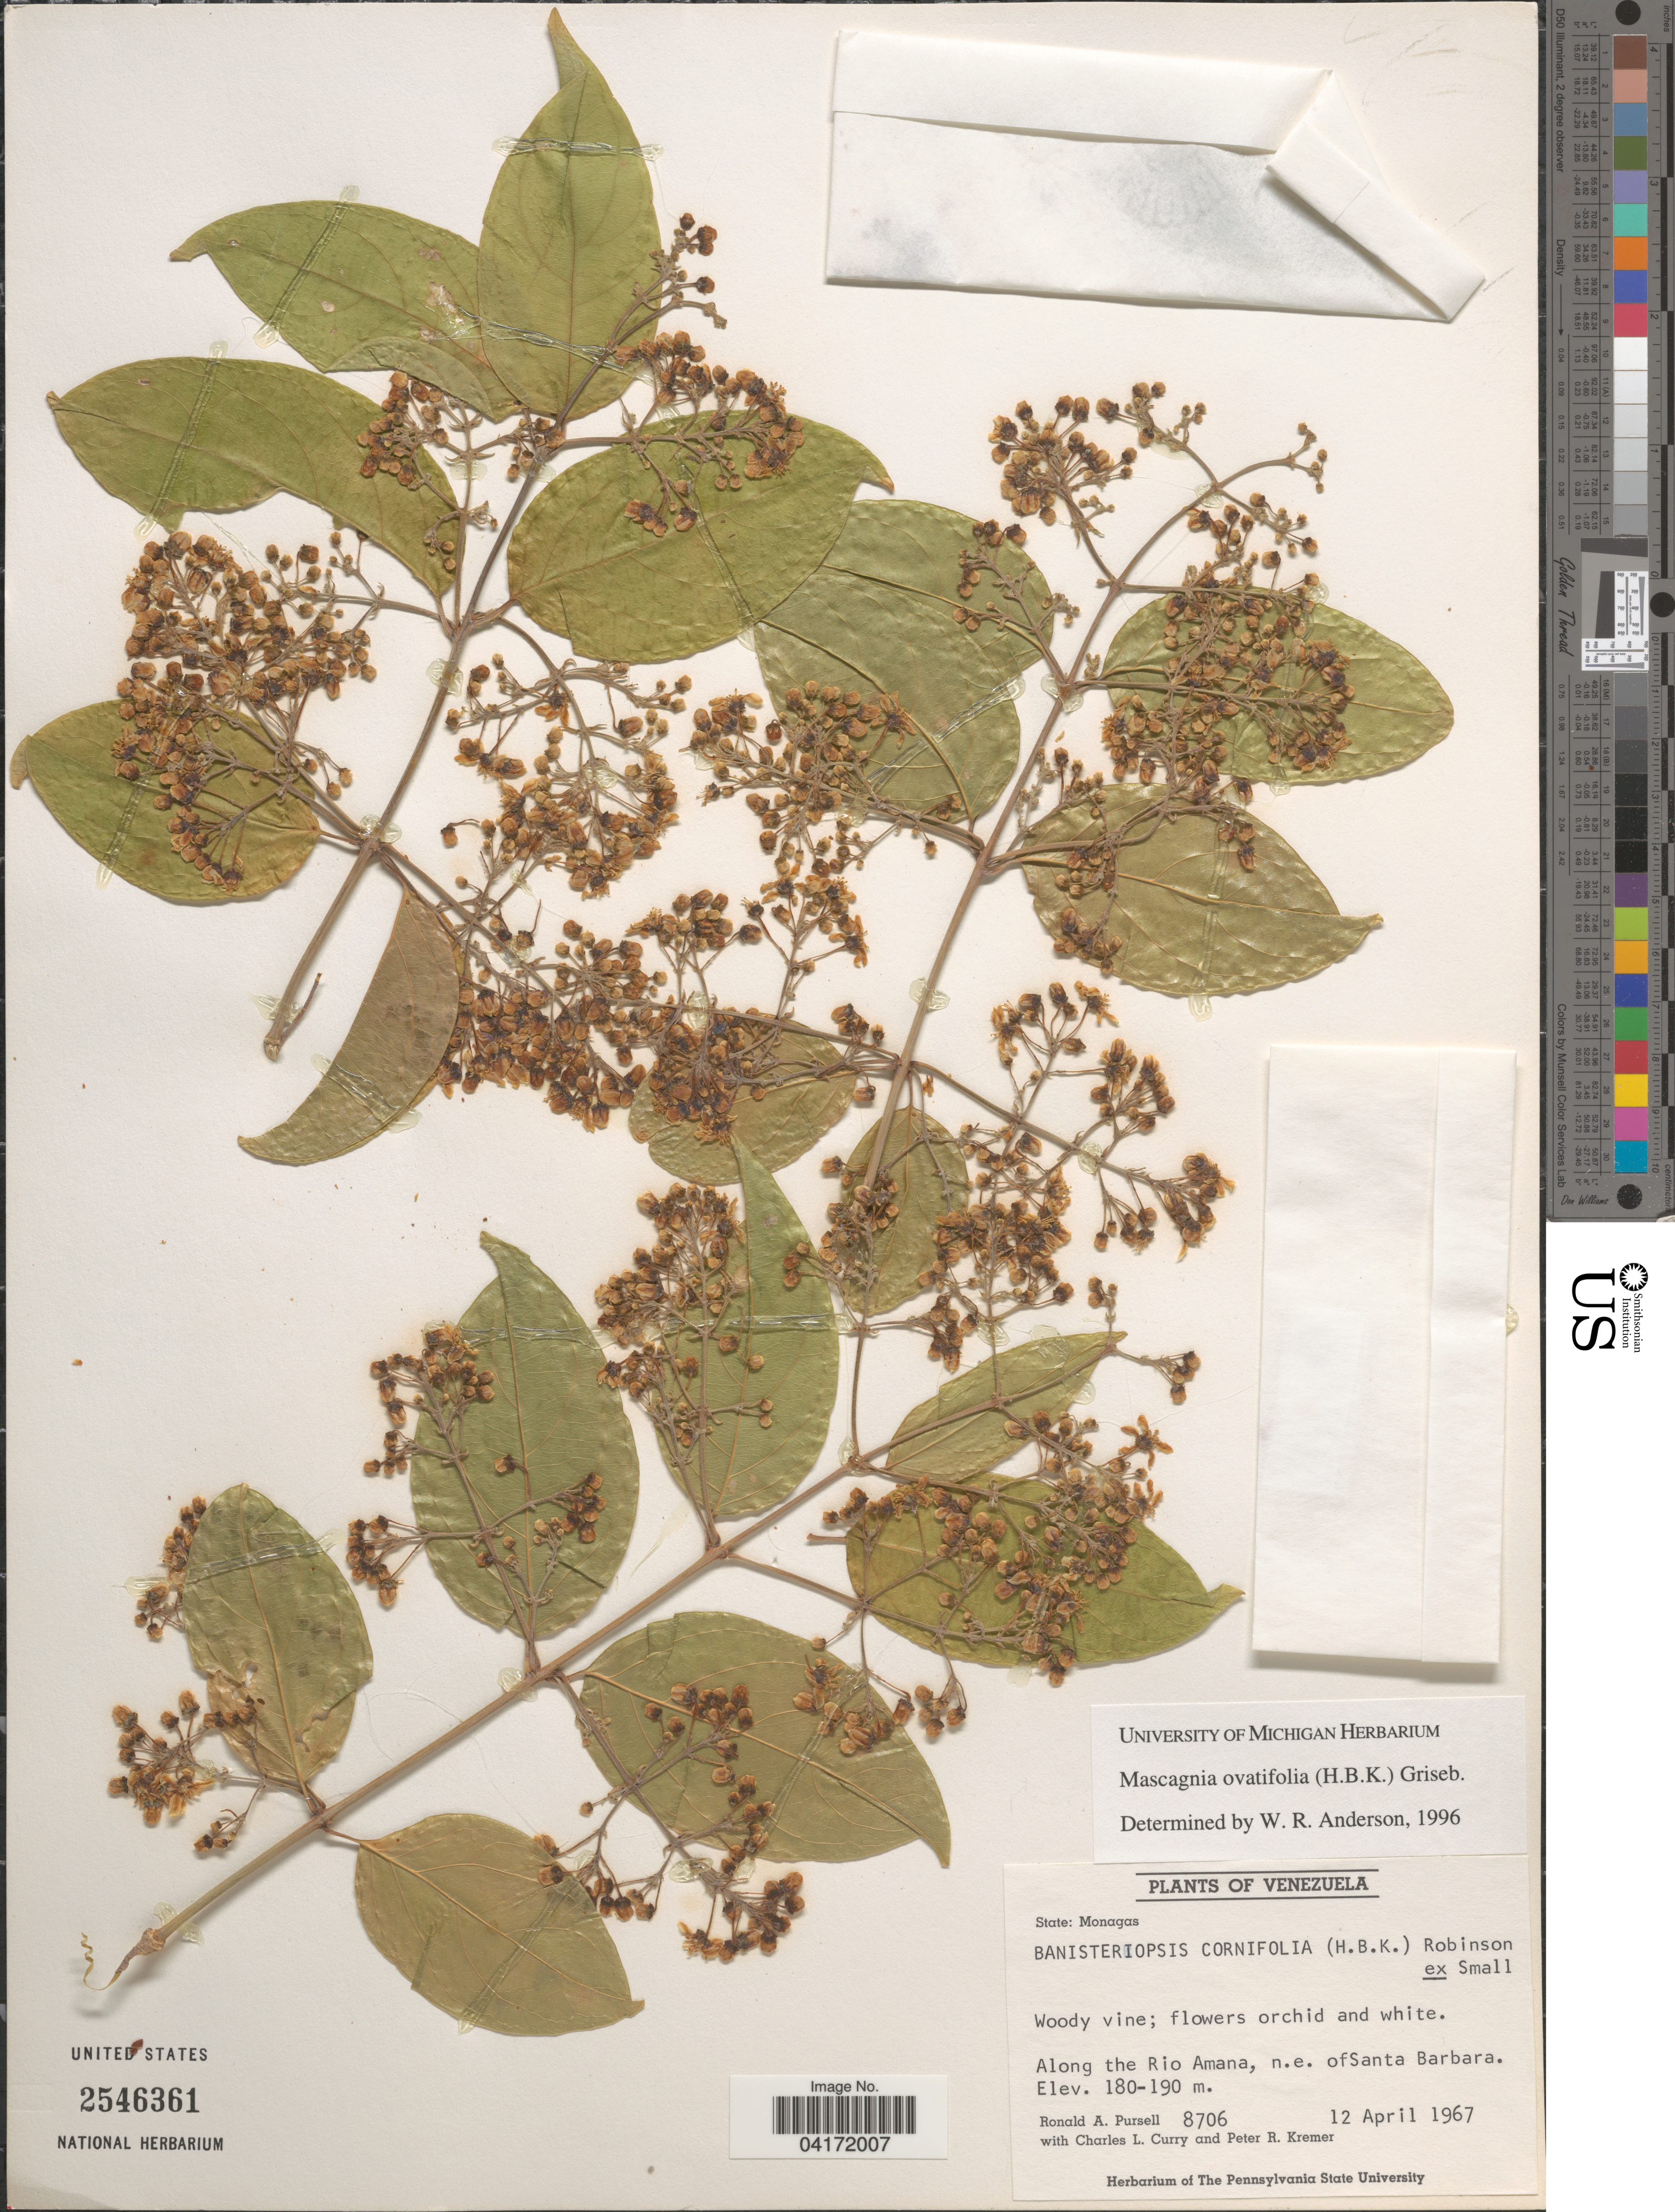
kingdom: Plantae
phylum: Tracheophyta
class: Magnoliopsida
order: Malpighiales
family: Malpighiaceae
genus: Mascagnia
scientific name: Mascagnia ovatifolia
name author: (Kunth) Griseb.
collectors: R. A. Pursell, C. L. Curry & P. Kremer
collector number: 8706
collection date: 1967-04-12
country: Venezuela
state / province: Monagas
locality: Along the Rio Amana, n.e. of Santa Barbara.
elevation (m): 180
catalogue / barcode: US 2546361